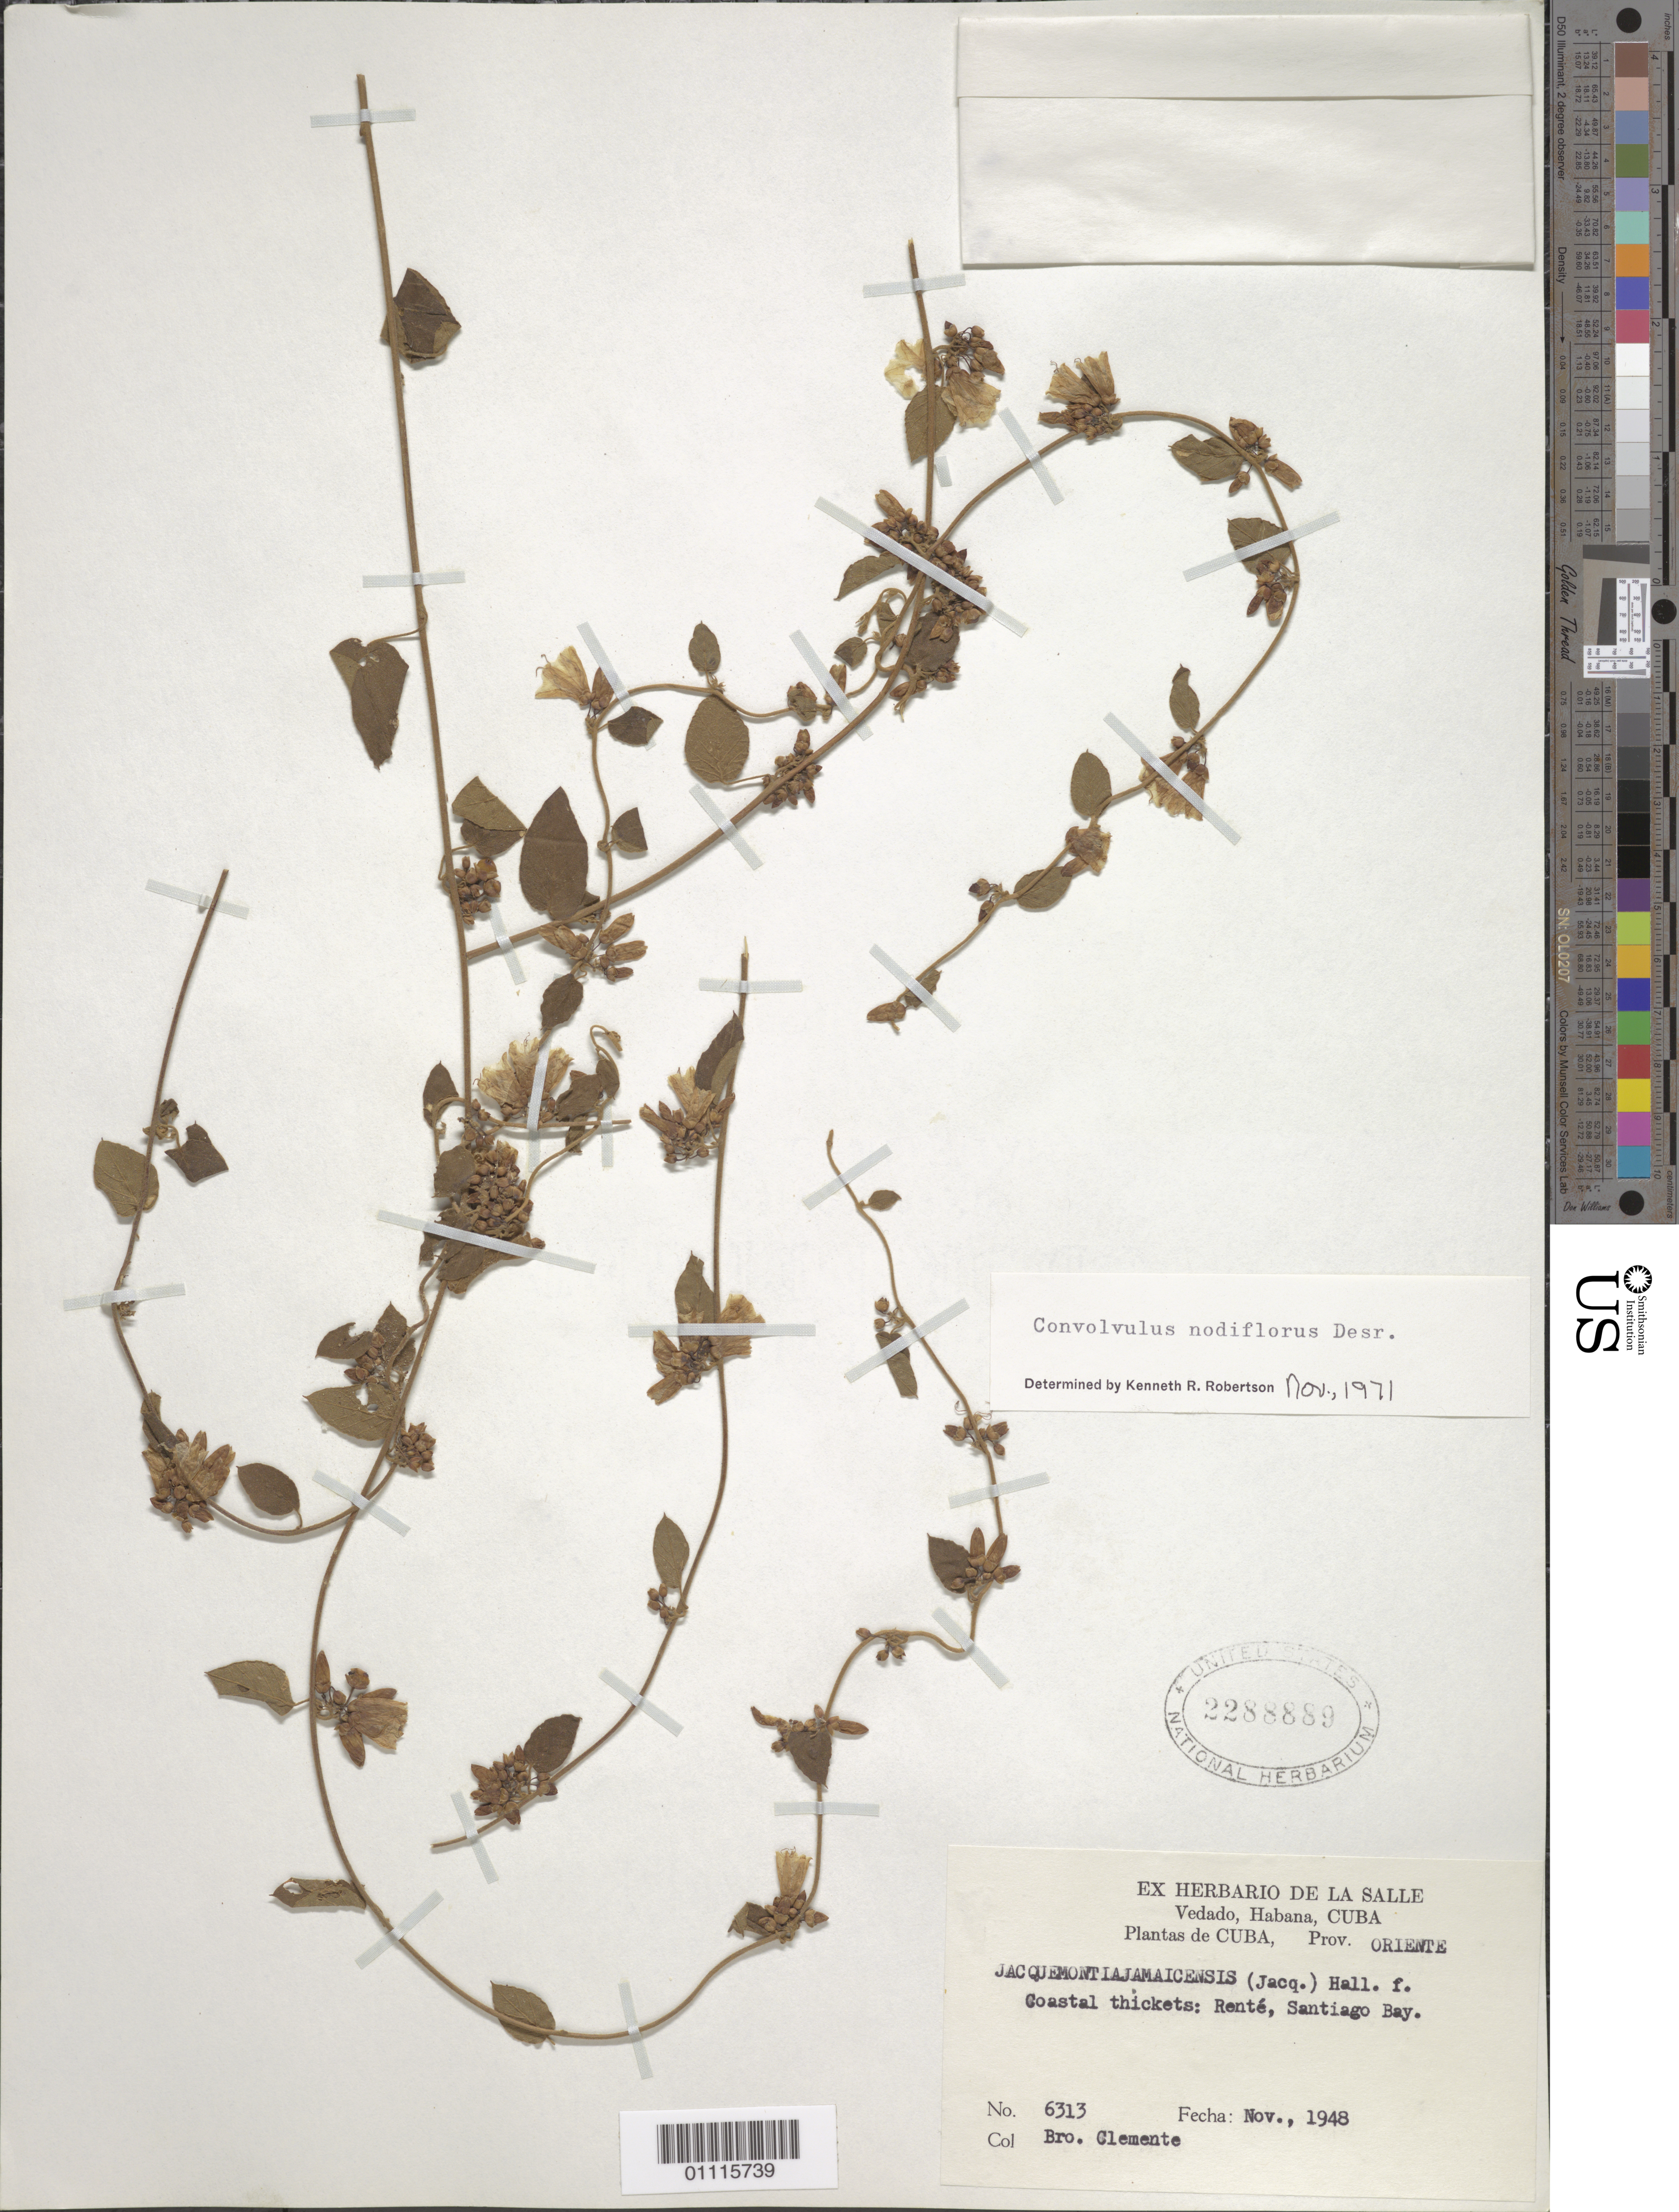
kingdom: Plantae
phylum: Tracheophyta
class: Magnoliopsida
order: Solanales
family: Convolvulaceae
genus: Aniseia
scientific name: Aniseia martinicensis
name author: (Jacq.) Choisy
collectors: Bro. Clemente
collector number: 6313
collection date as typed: Nov 1948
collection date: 1948-11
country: Cuba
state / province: Santiago de Cuba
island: Cuba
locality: Coastal thickets: Rente, Santiago Bay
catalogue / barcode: US 2288889